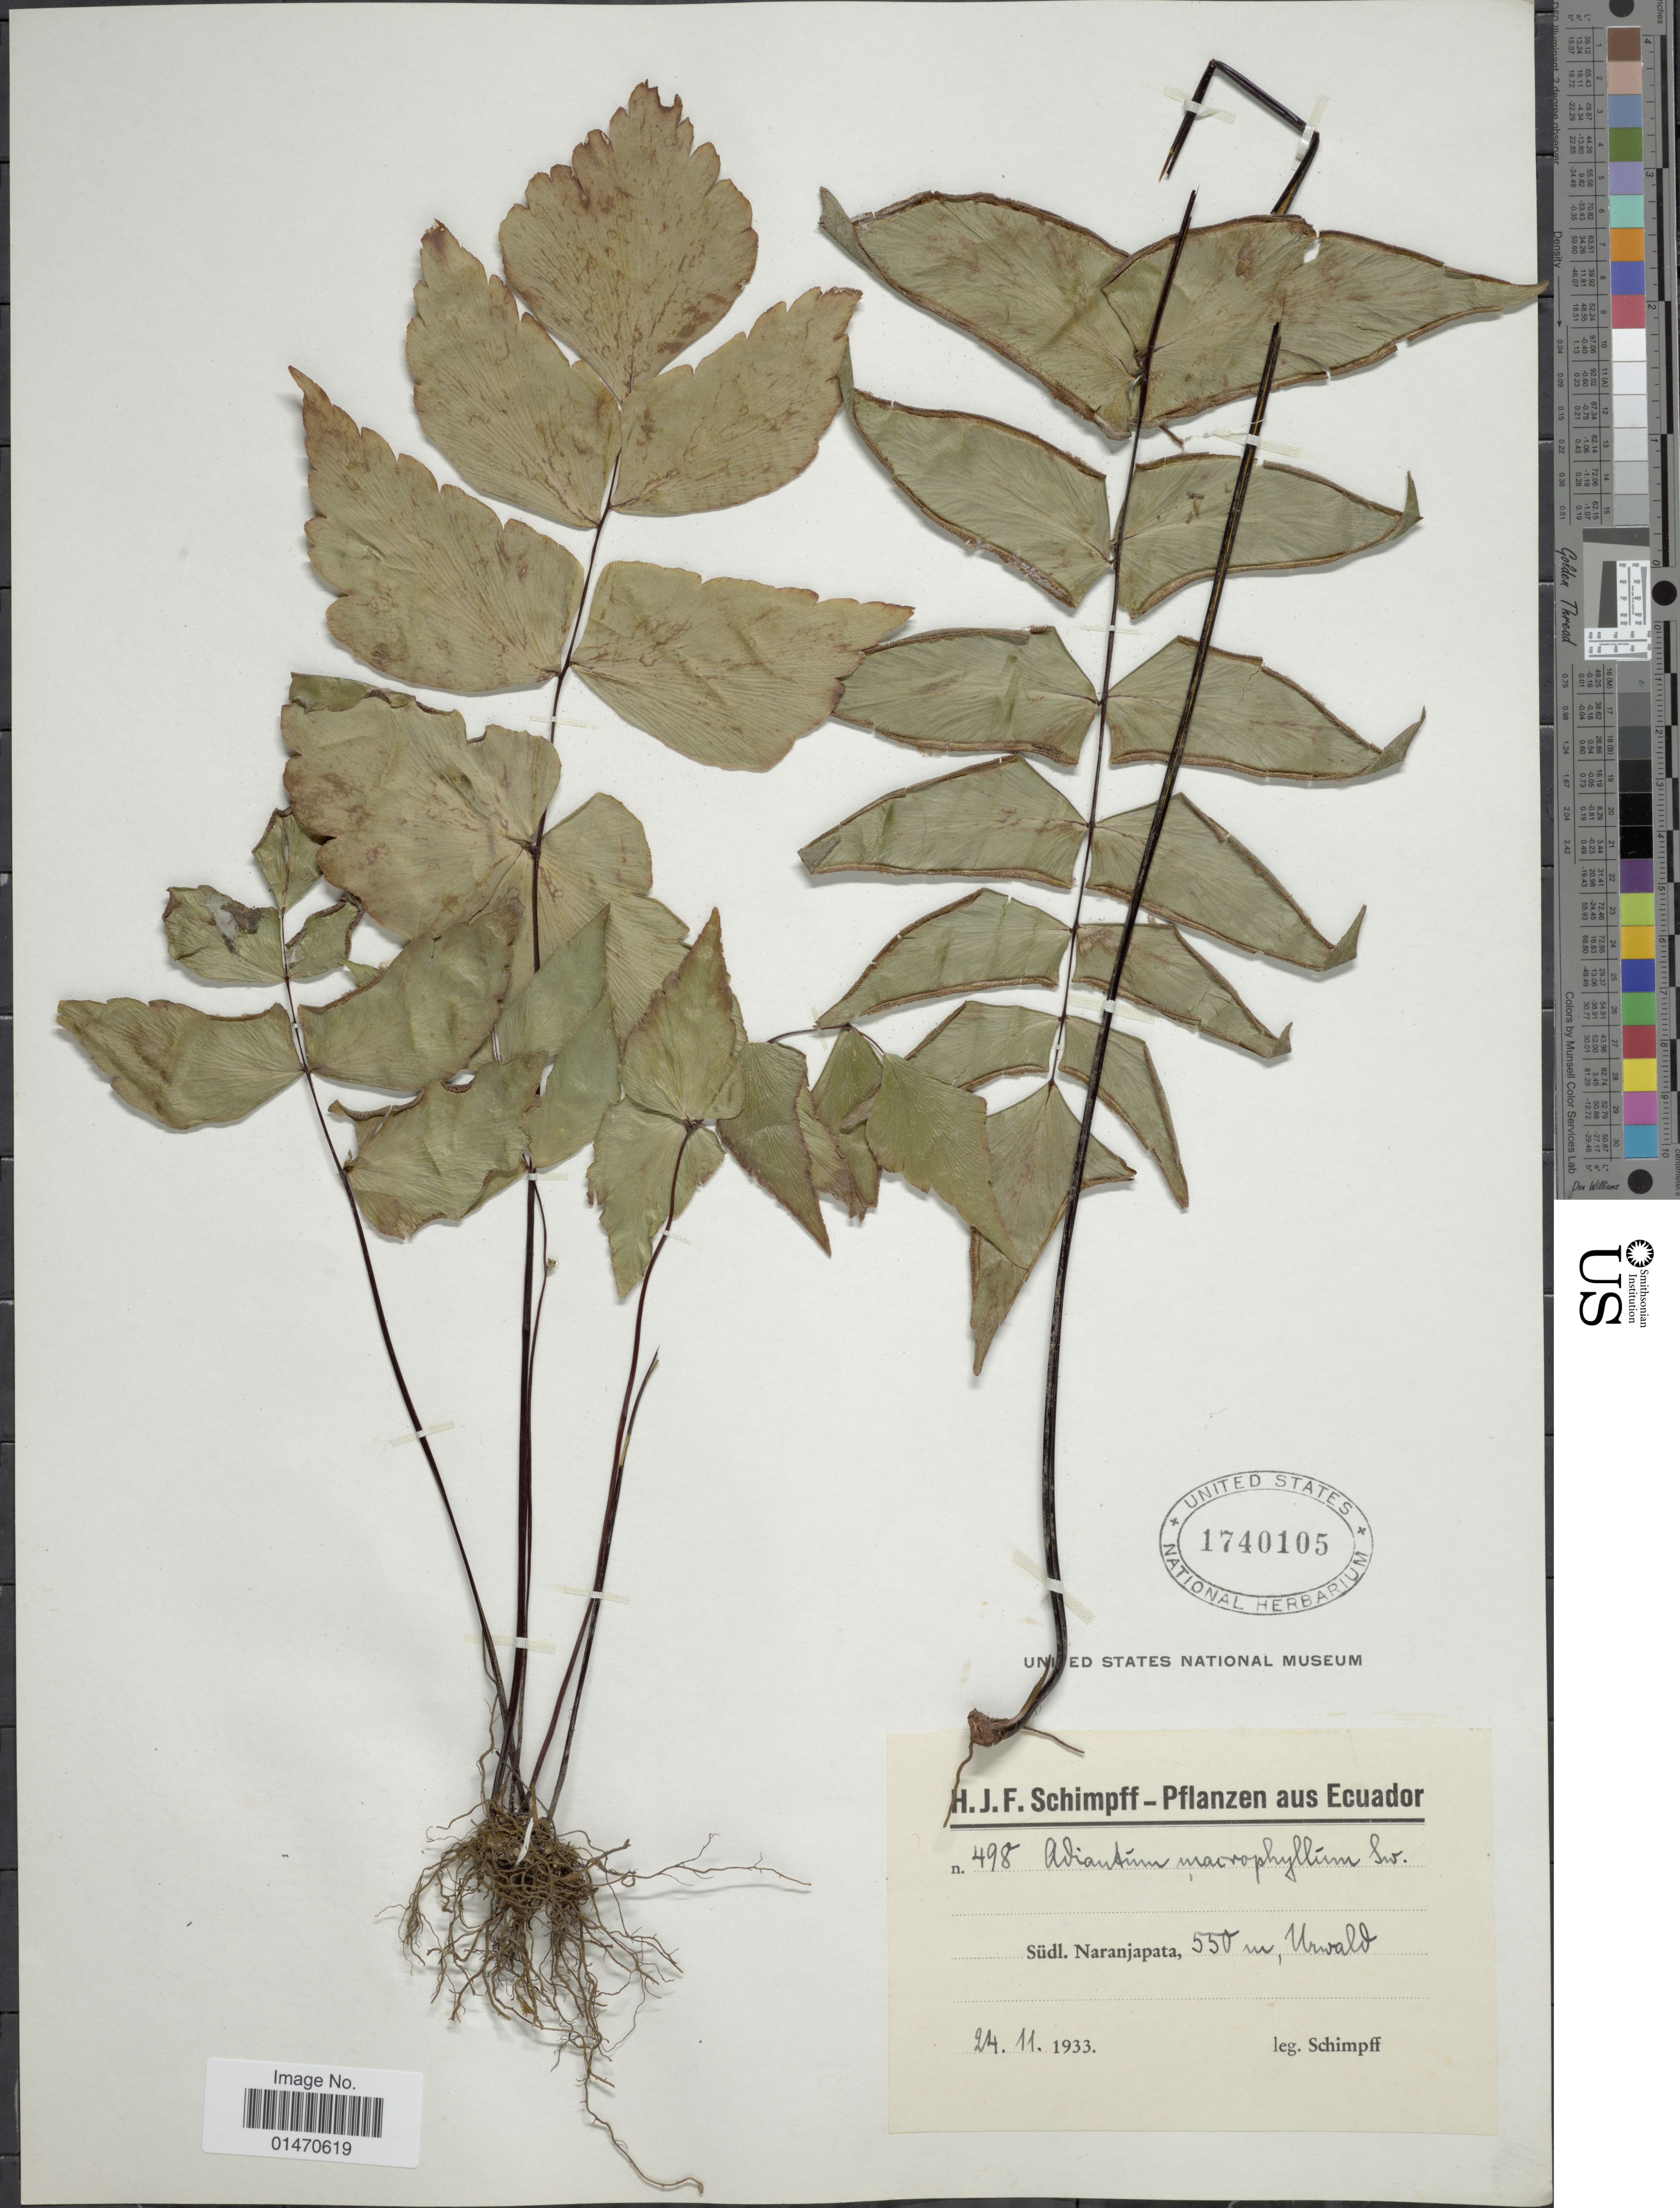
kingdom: Plantae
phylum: Tracheophyta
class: Polypodiopsida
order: Polypodiales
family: Pteridaceae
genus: Adiantum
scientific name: Adiantum macrophyllum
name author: Sw.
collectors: H. Schimpff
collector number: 498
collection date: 1933-11-24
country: Ecuador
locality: Südl. Naranjapata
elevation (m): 550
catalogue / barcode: US 1740105